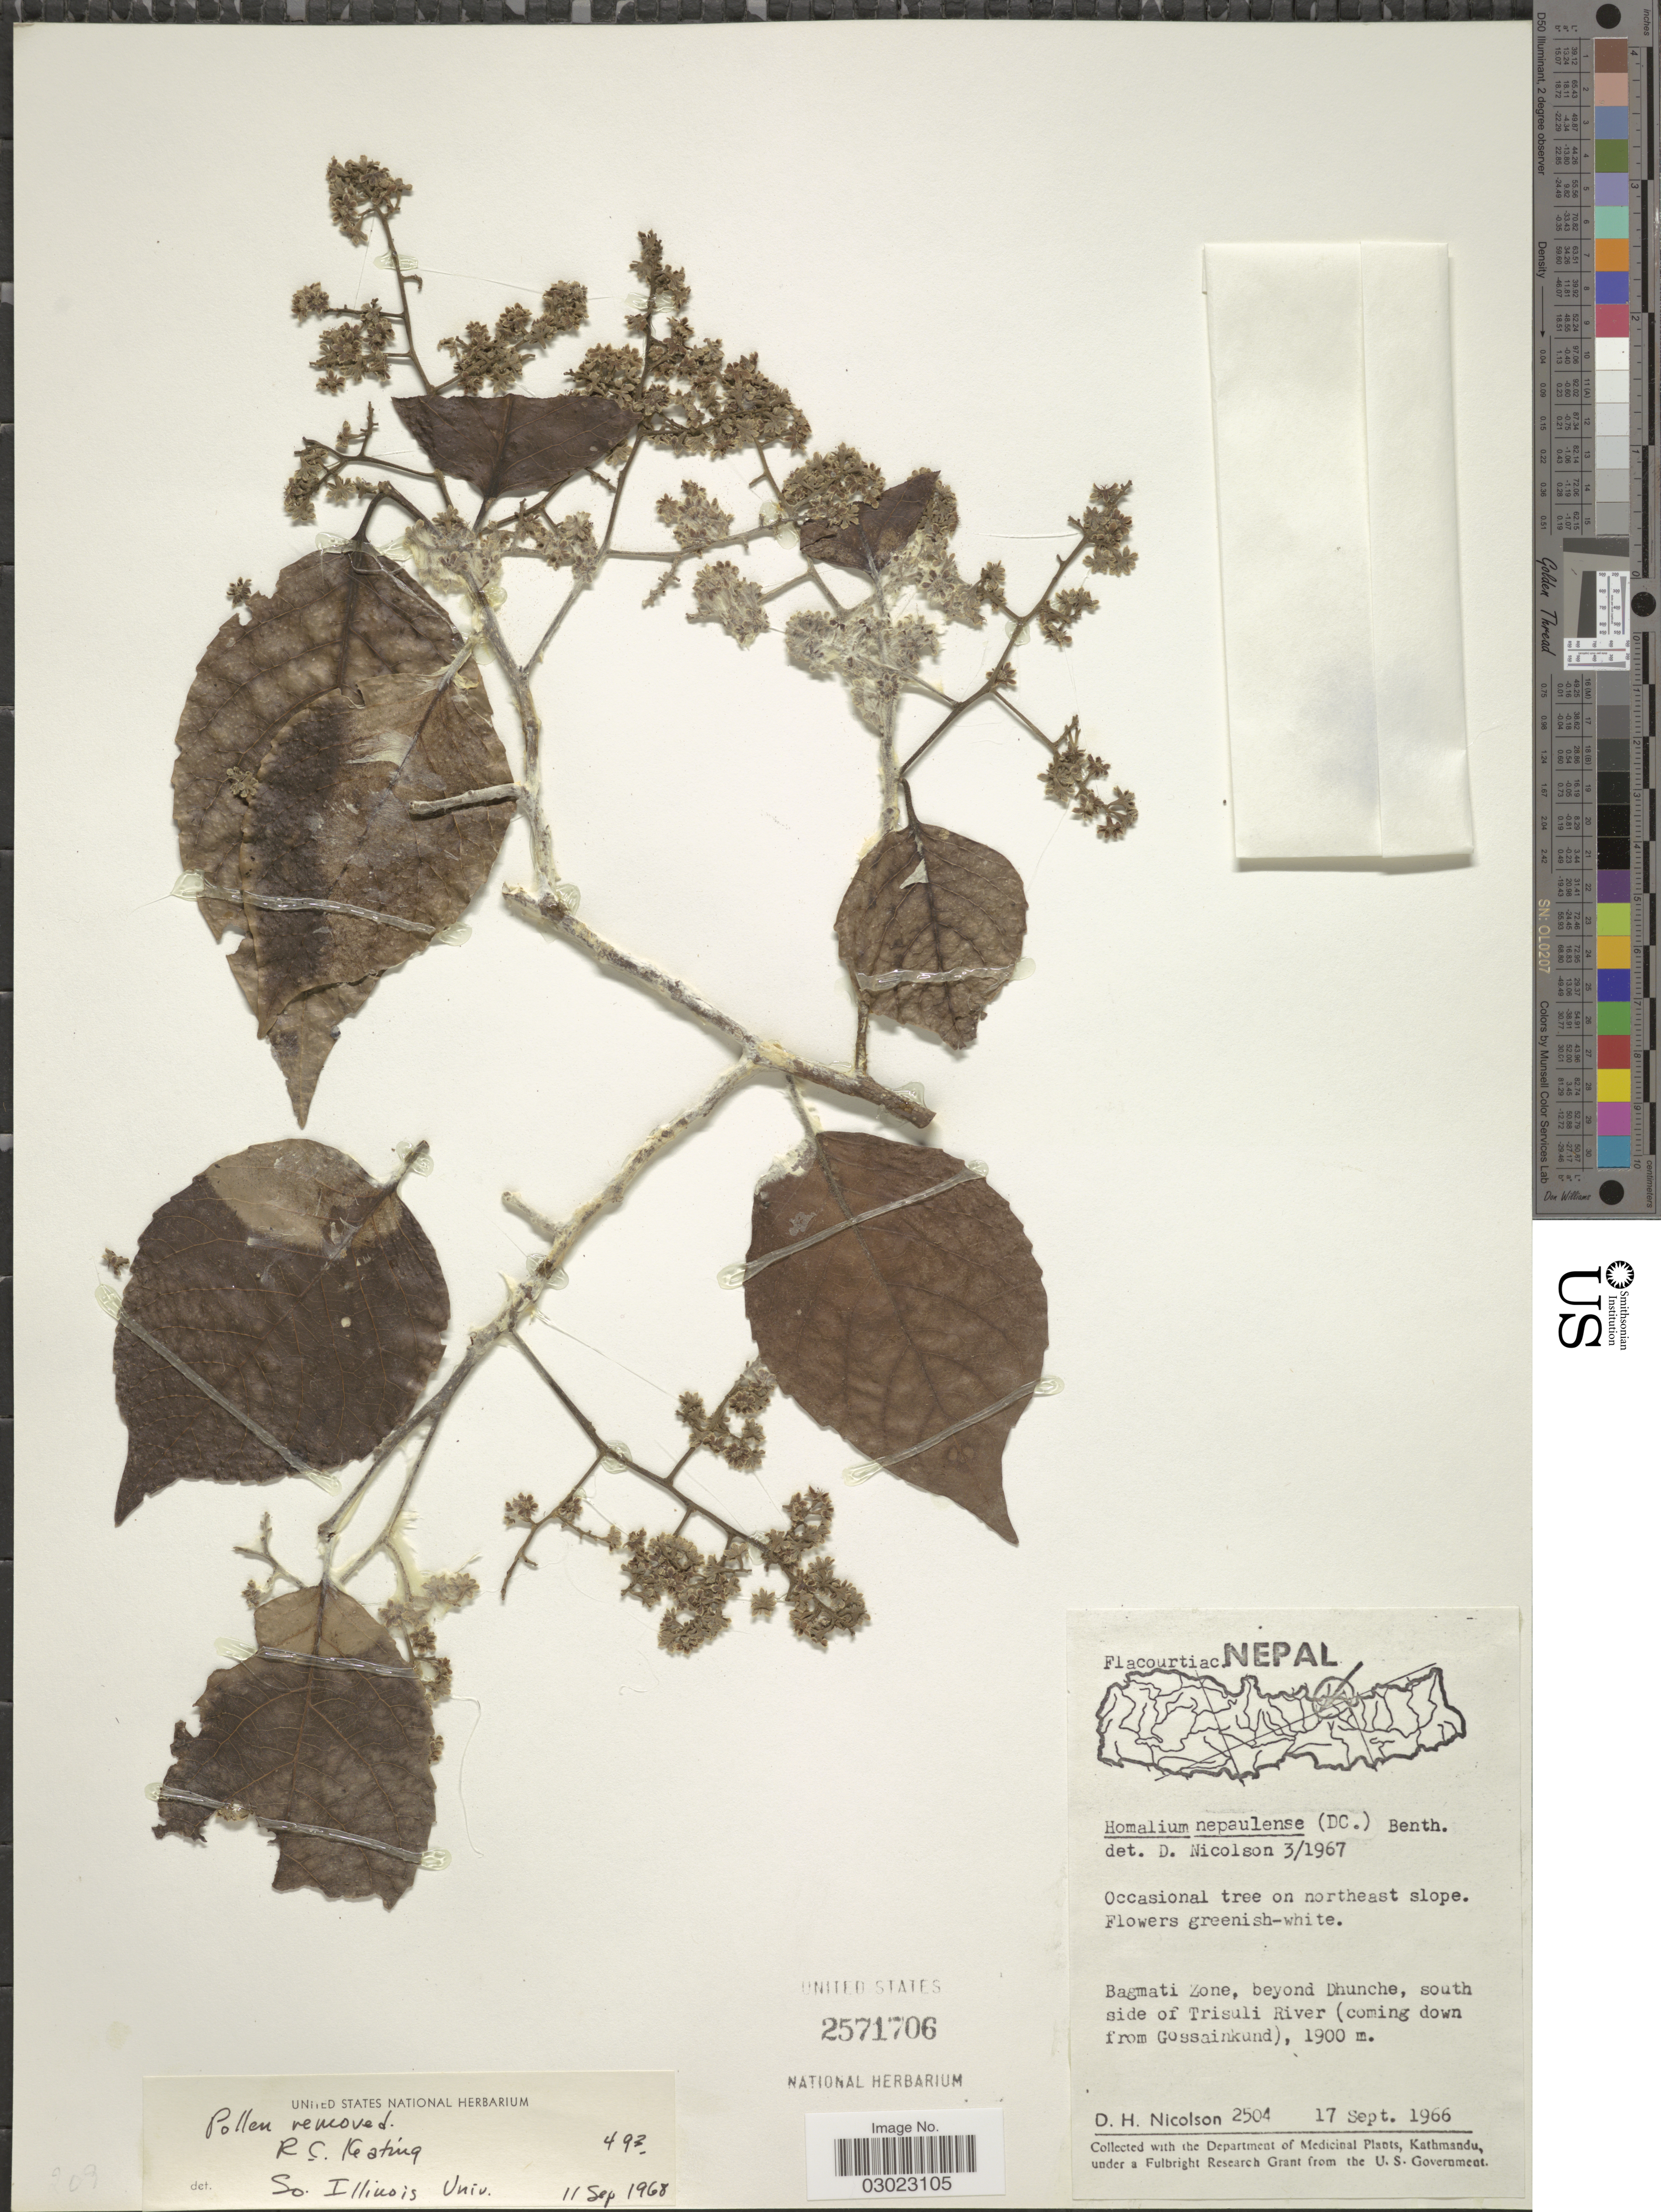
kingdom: Plantae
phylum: Tracheophyta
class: Magnoliopsida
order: Malpighiales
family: Salicaceae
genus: Homalium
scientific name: Homalium nepalense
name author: Benth.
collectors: D. H. Nicolson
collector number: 2504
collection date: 1966-09-17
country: Nepal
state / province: Bagmati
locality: Bagmati Zone, beyond Dhunche, south side of Trisuli River (coming down from Gossainkund).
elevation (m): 1900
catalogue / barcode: US 2571706